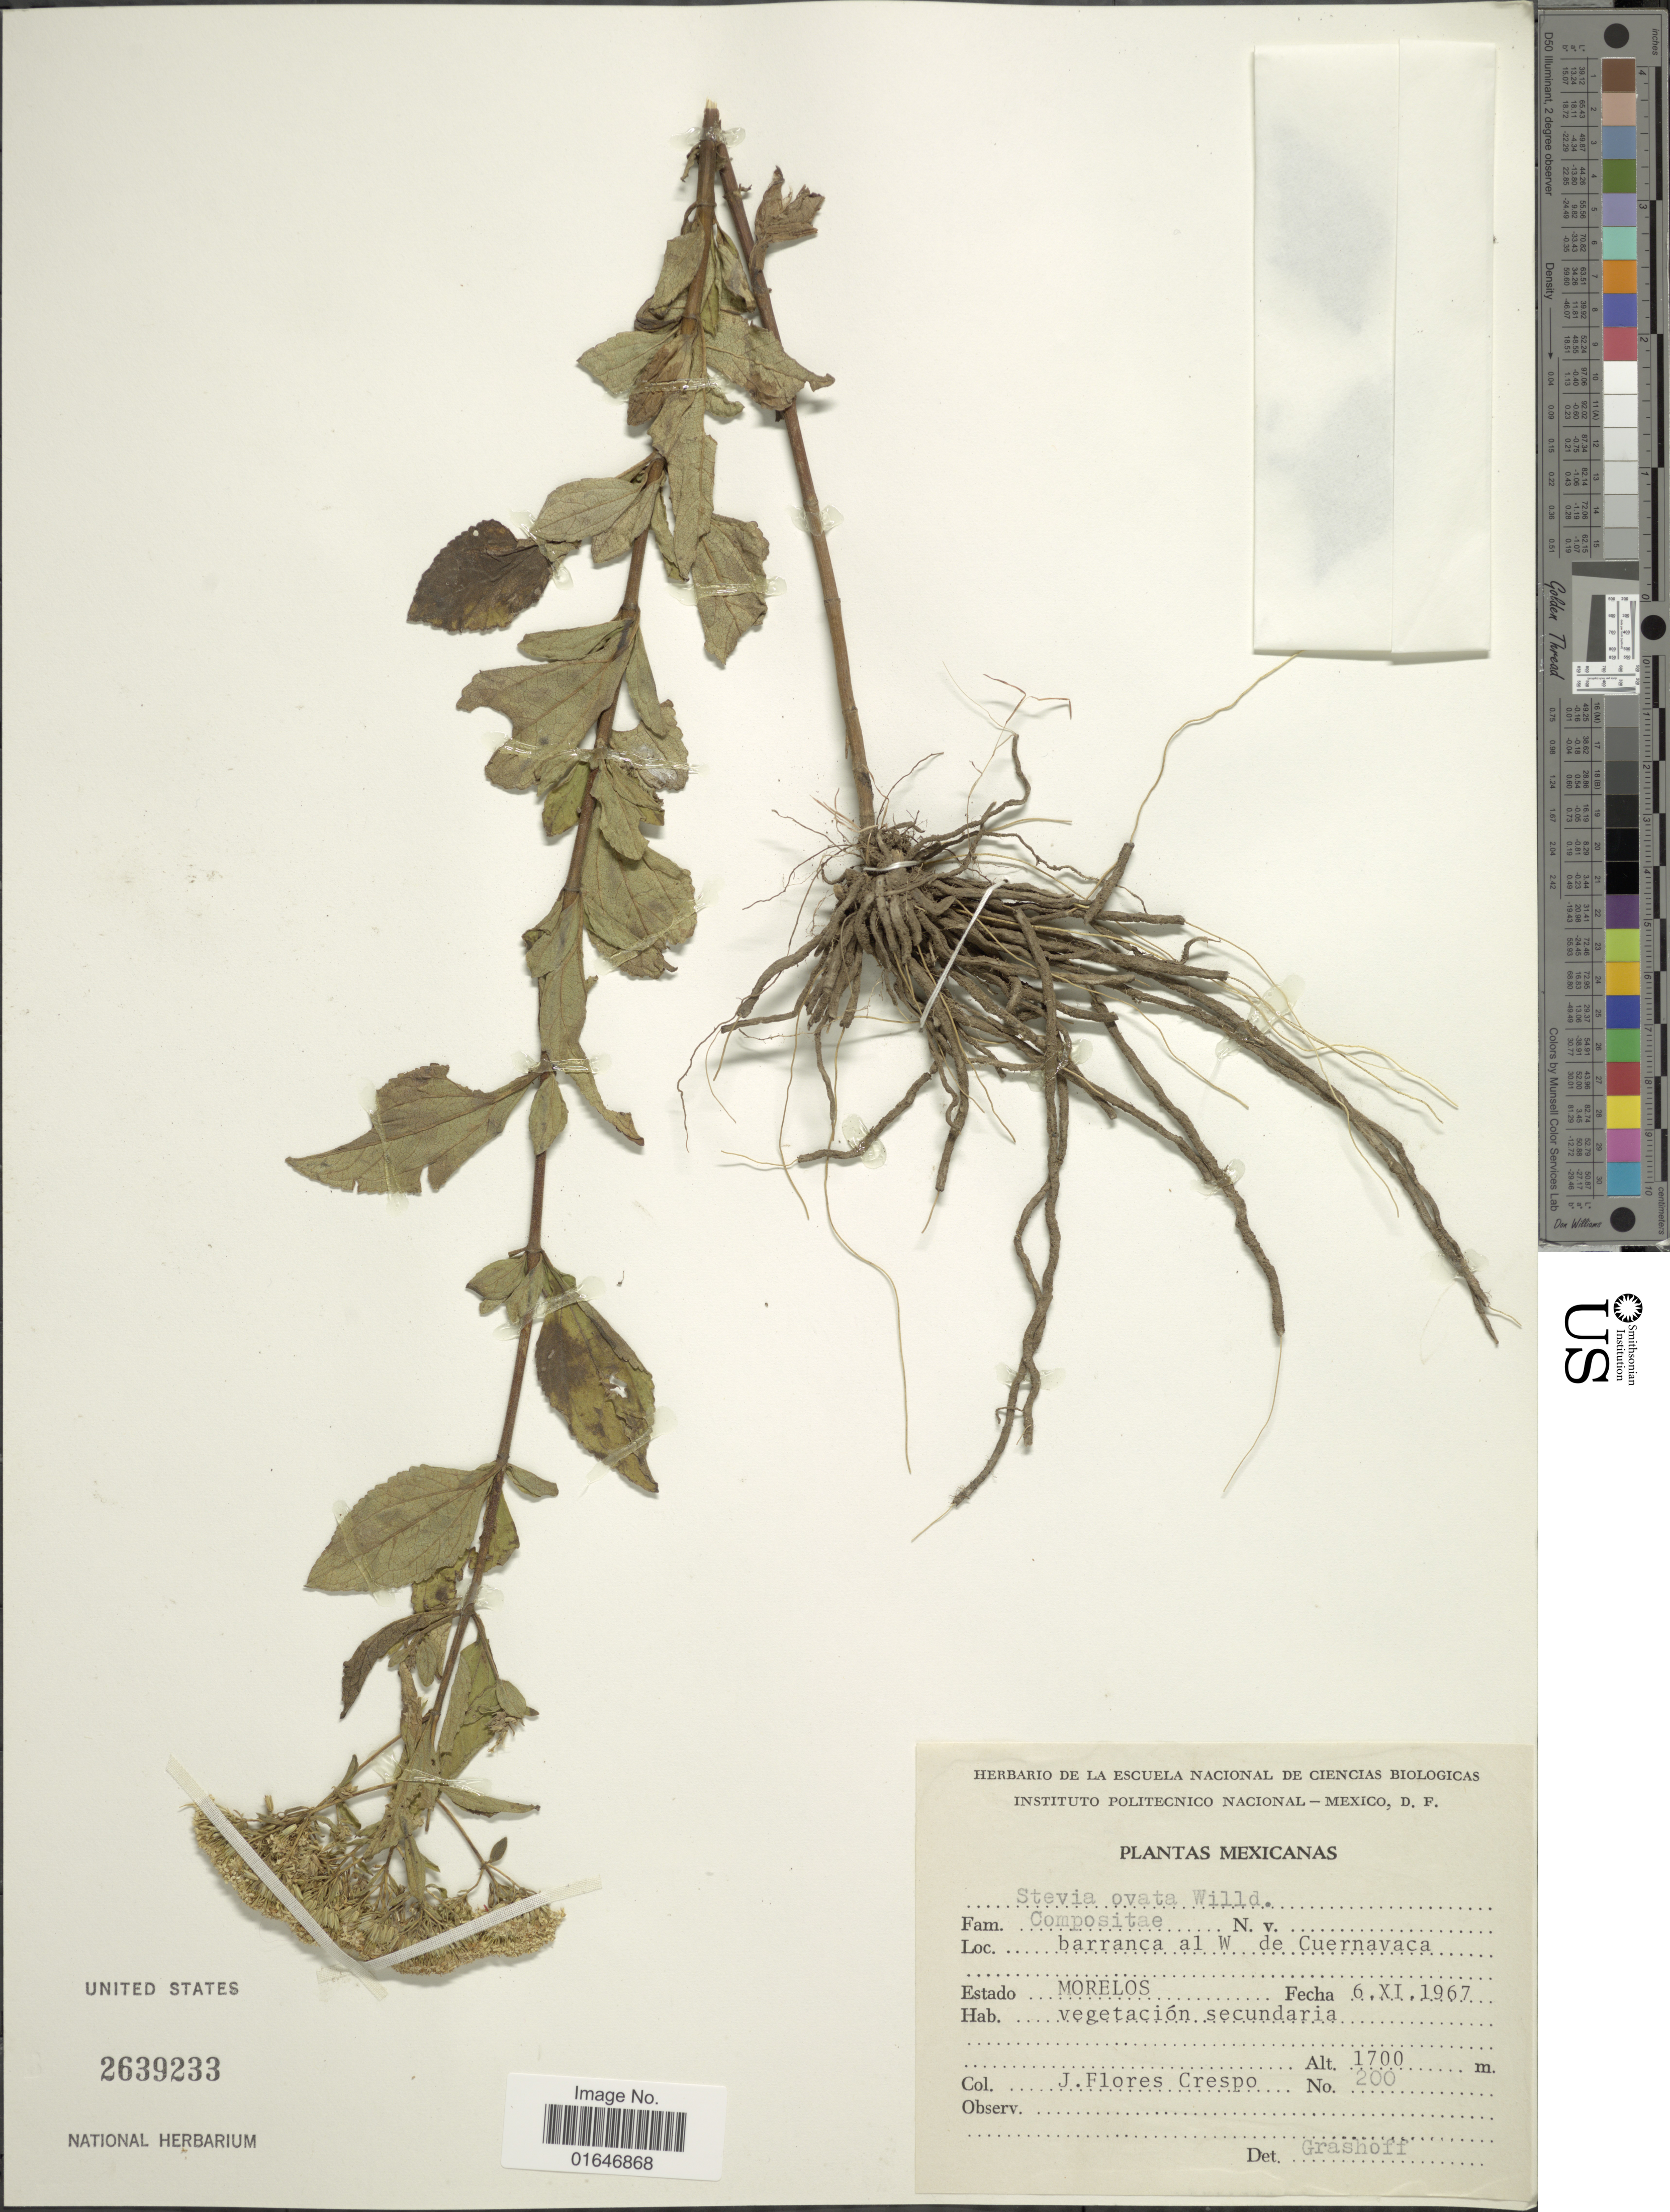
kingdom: Plantae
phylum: Tracheophyta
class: Magnoliopsida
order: Asterales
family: Asteraceae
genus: Stevia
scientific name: Stevia ovata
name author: Willd.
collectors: J. Crespo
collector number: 200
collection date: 1967-11-06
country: Mexico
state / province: Morelos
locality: Barranca al W de Cuernavaca.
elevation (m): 1700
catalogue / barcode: US 2639233